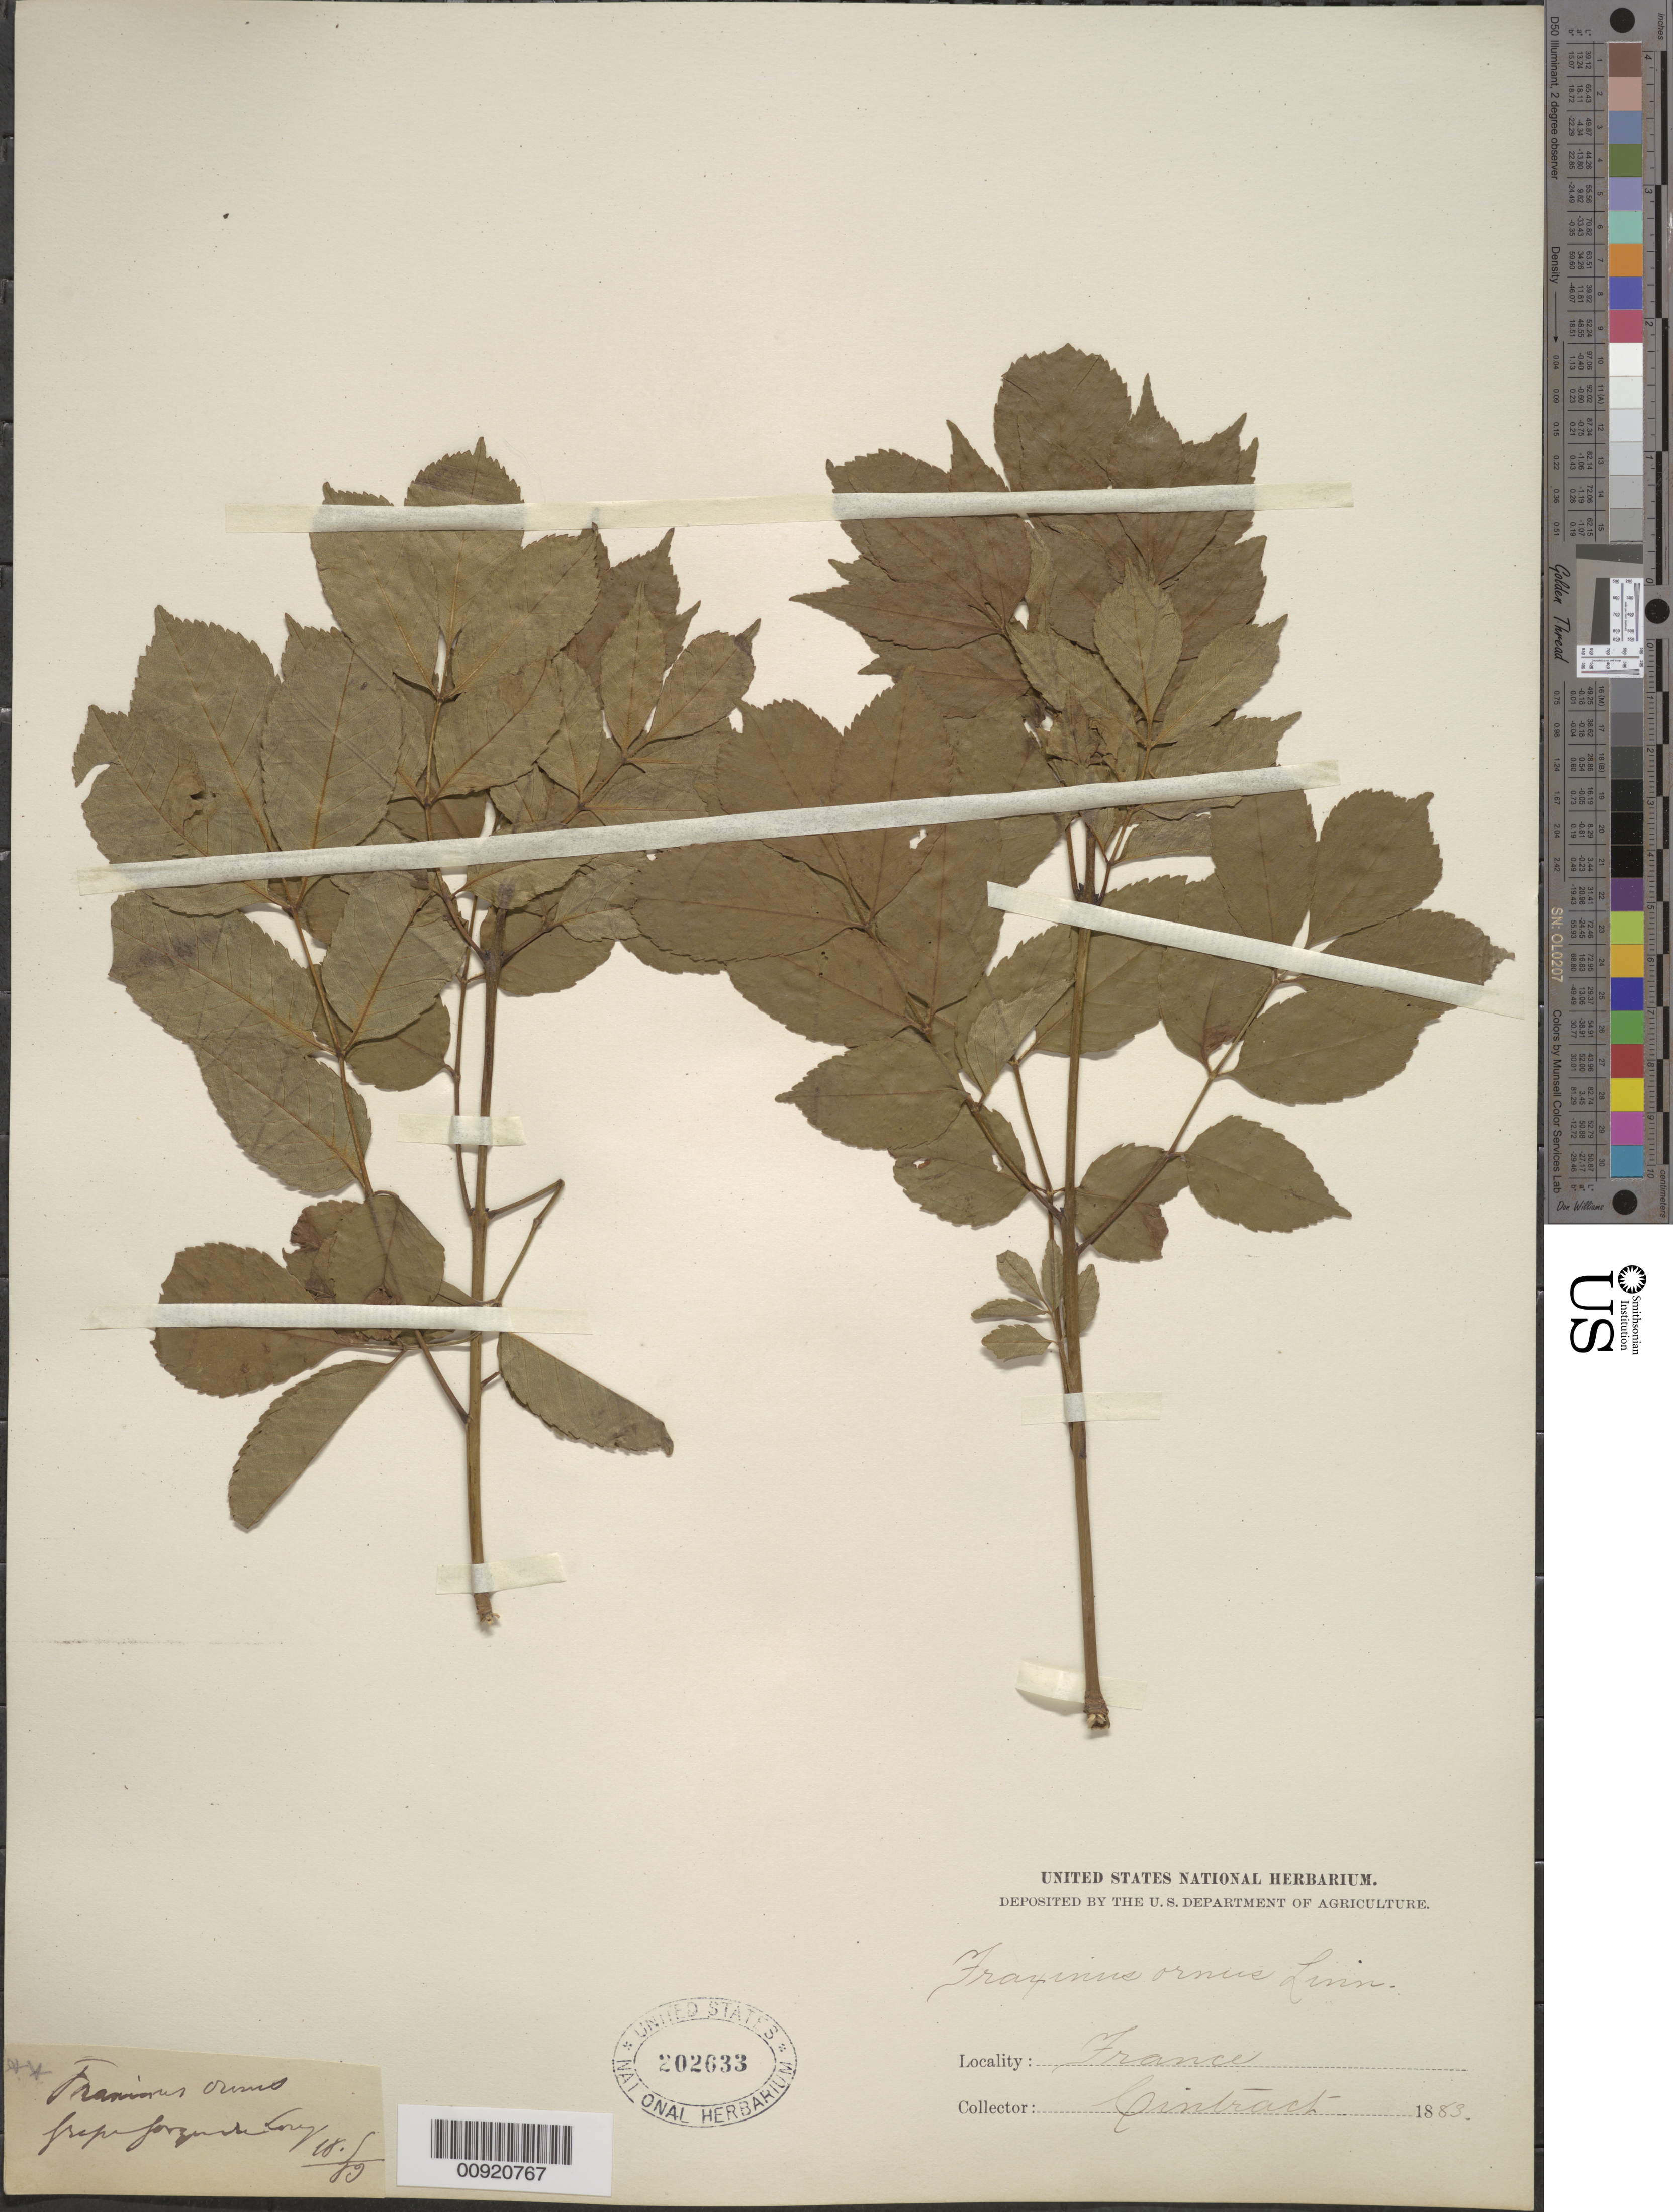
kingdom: Plantae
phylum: Tracheophyta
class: Magnoliopsida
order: Lamiales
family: Oleaceae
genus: Fraxinus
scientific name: Fraxinus ornus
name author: L.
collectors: Cintract, --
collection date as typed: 1883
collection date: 1883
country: France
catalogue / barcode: US 202633